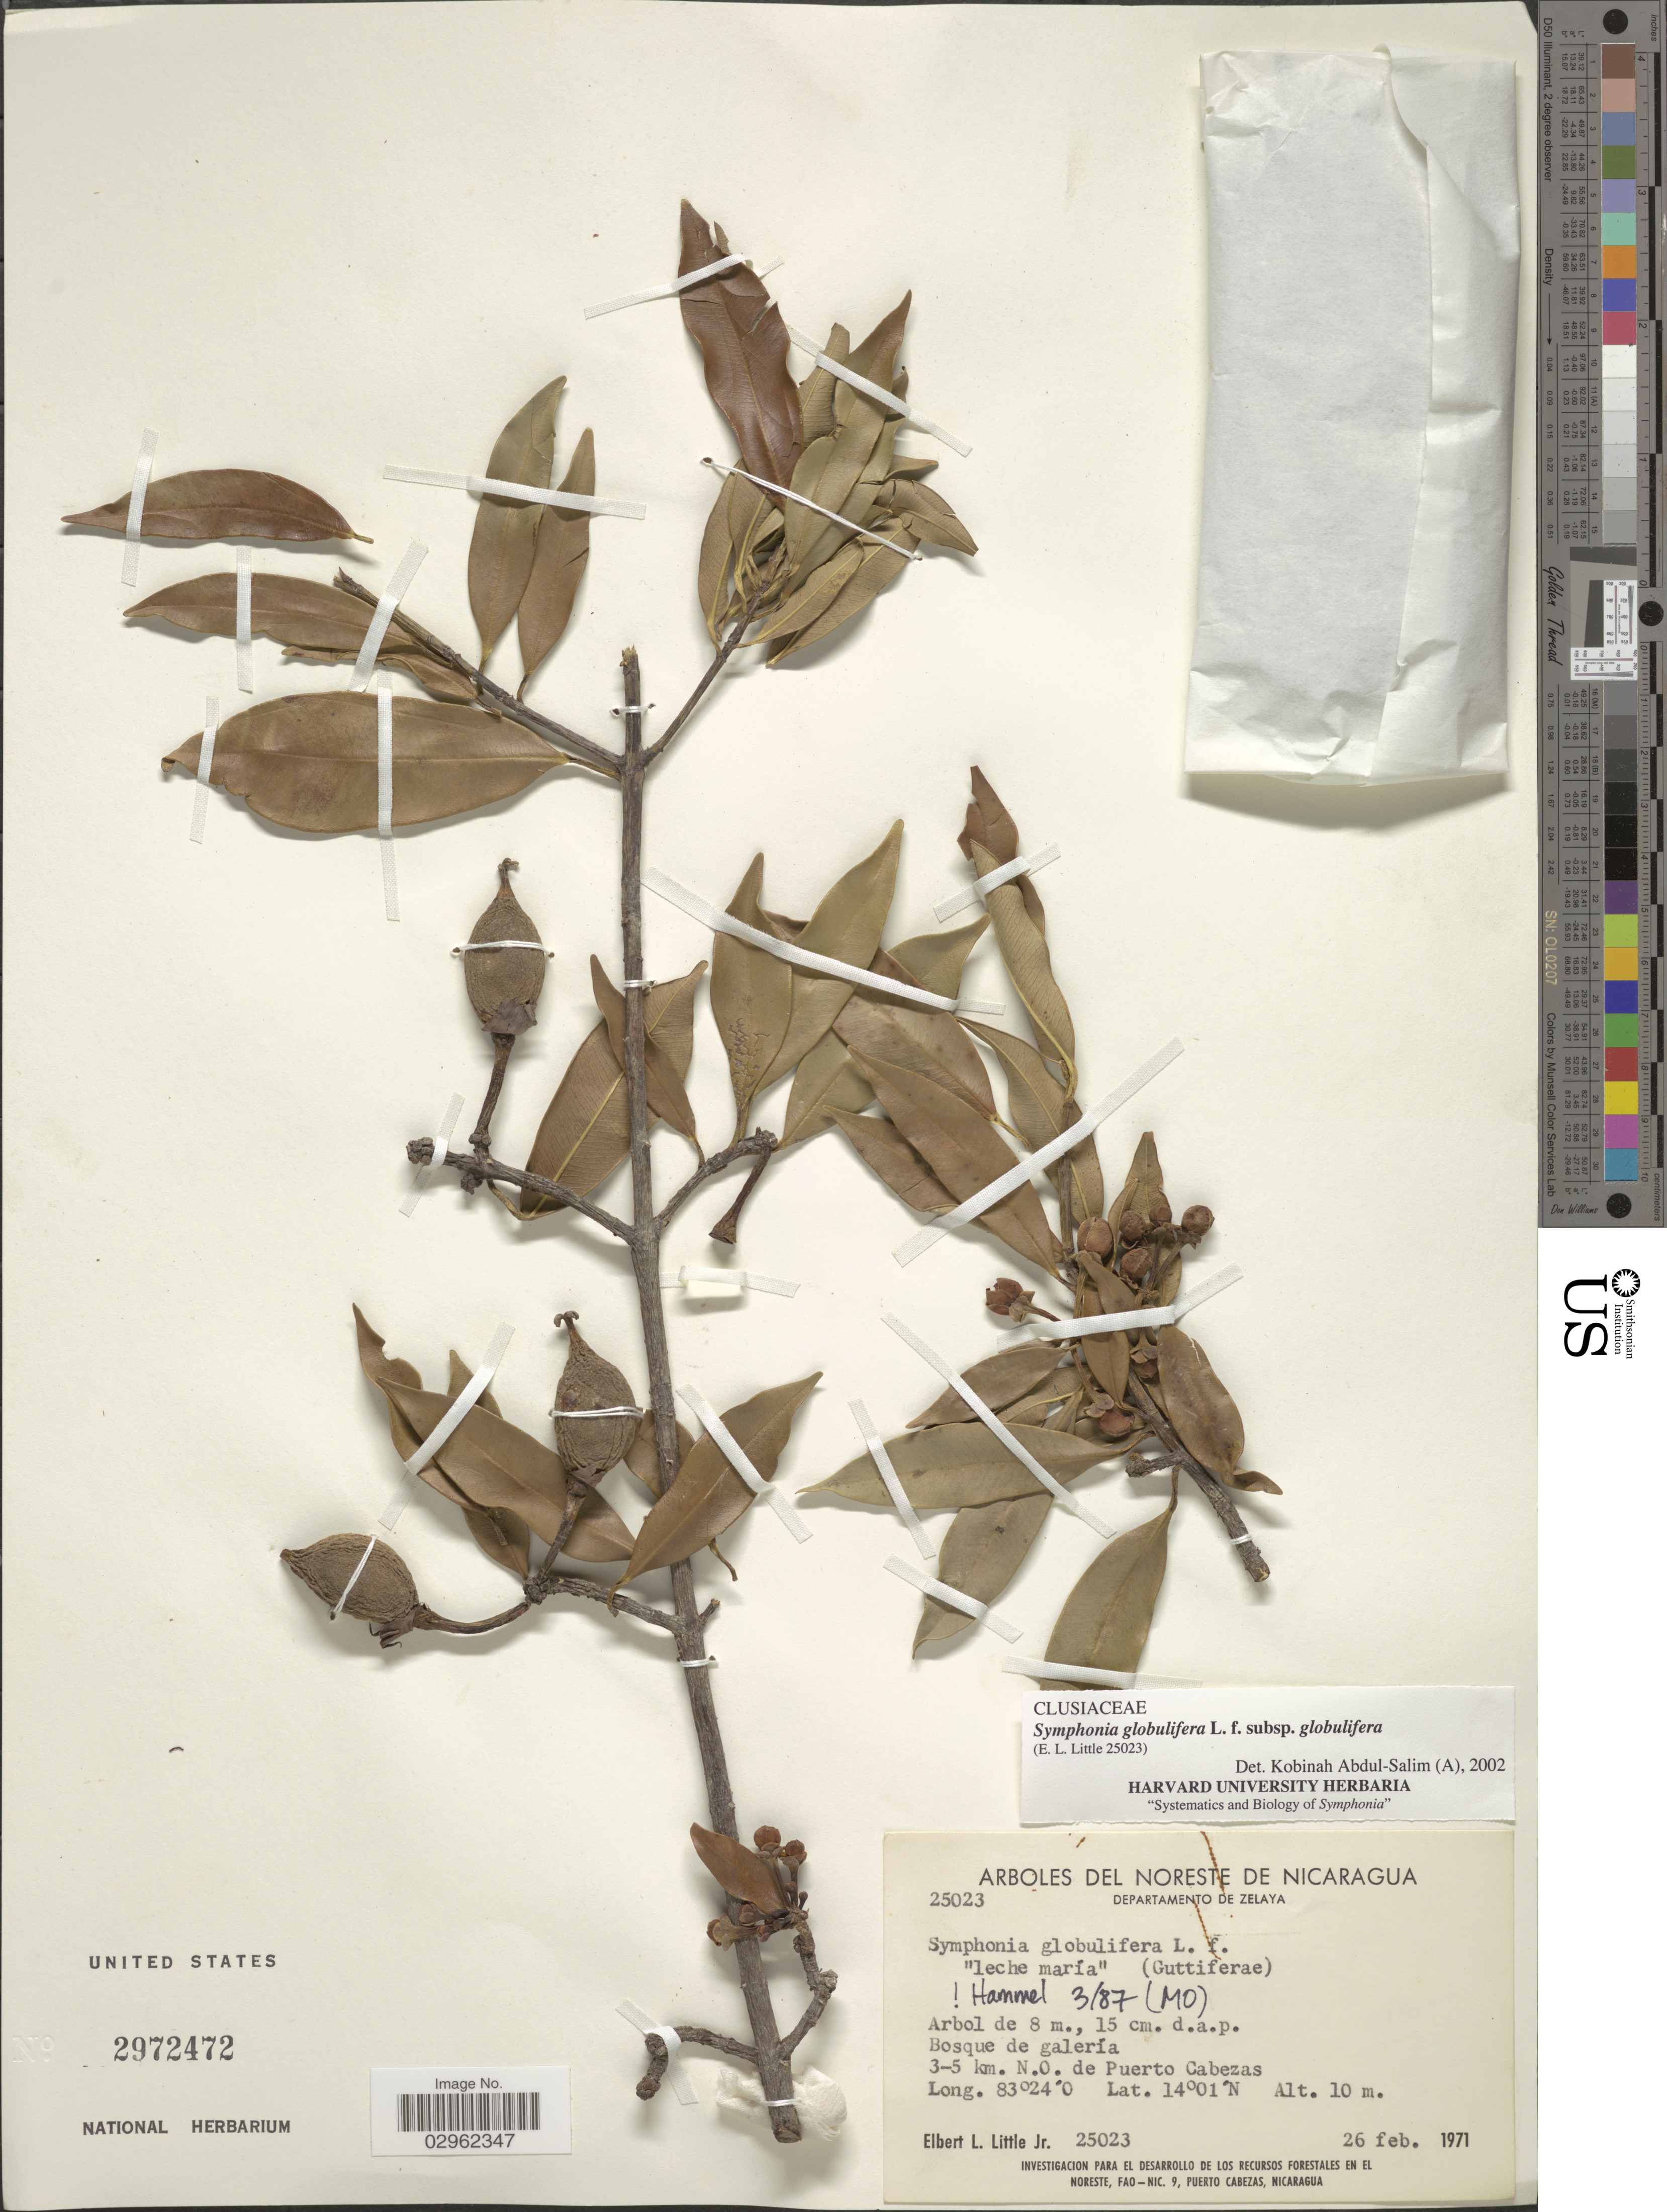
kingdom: Plantae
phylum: Tracheophyta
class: Magnoliopsida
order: Malpighiales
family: Clusiaceae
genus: Symphonia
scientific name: Symphonia globulifera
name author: L. f.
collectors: E. L. Little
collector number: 25023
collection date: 1971-02-26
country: Nicaragua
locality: Departamento de Zelaya, 3-5 km. N.O. de Puerto Cabezas.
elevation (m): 10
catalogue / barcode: US 2972472